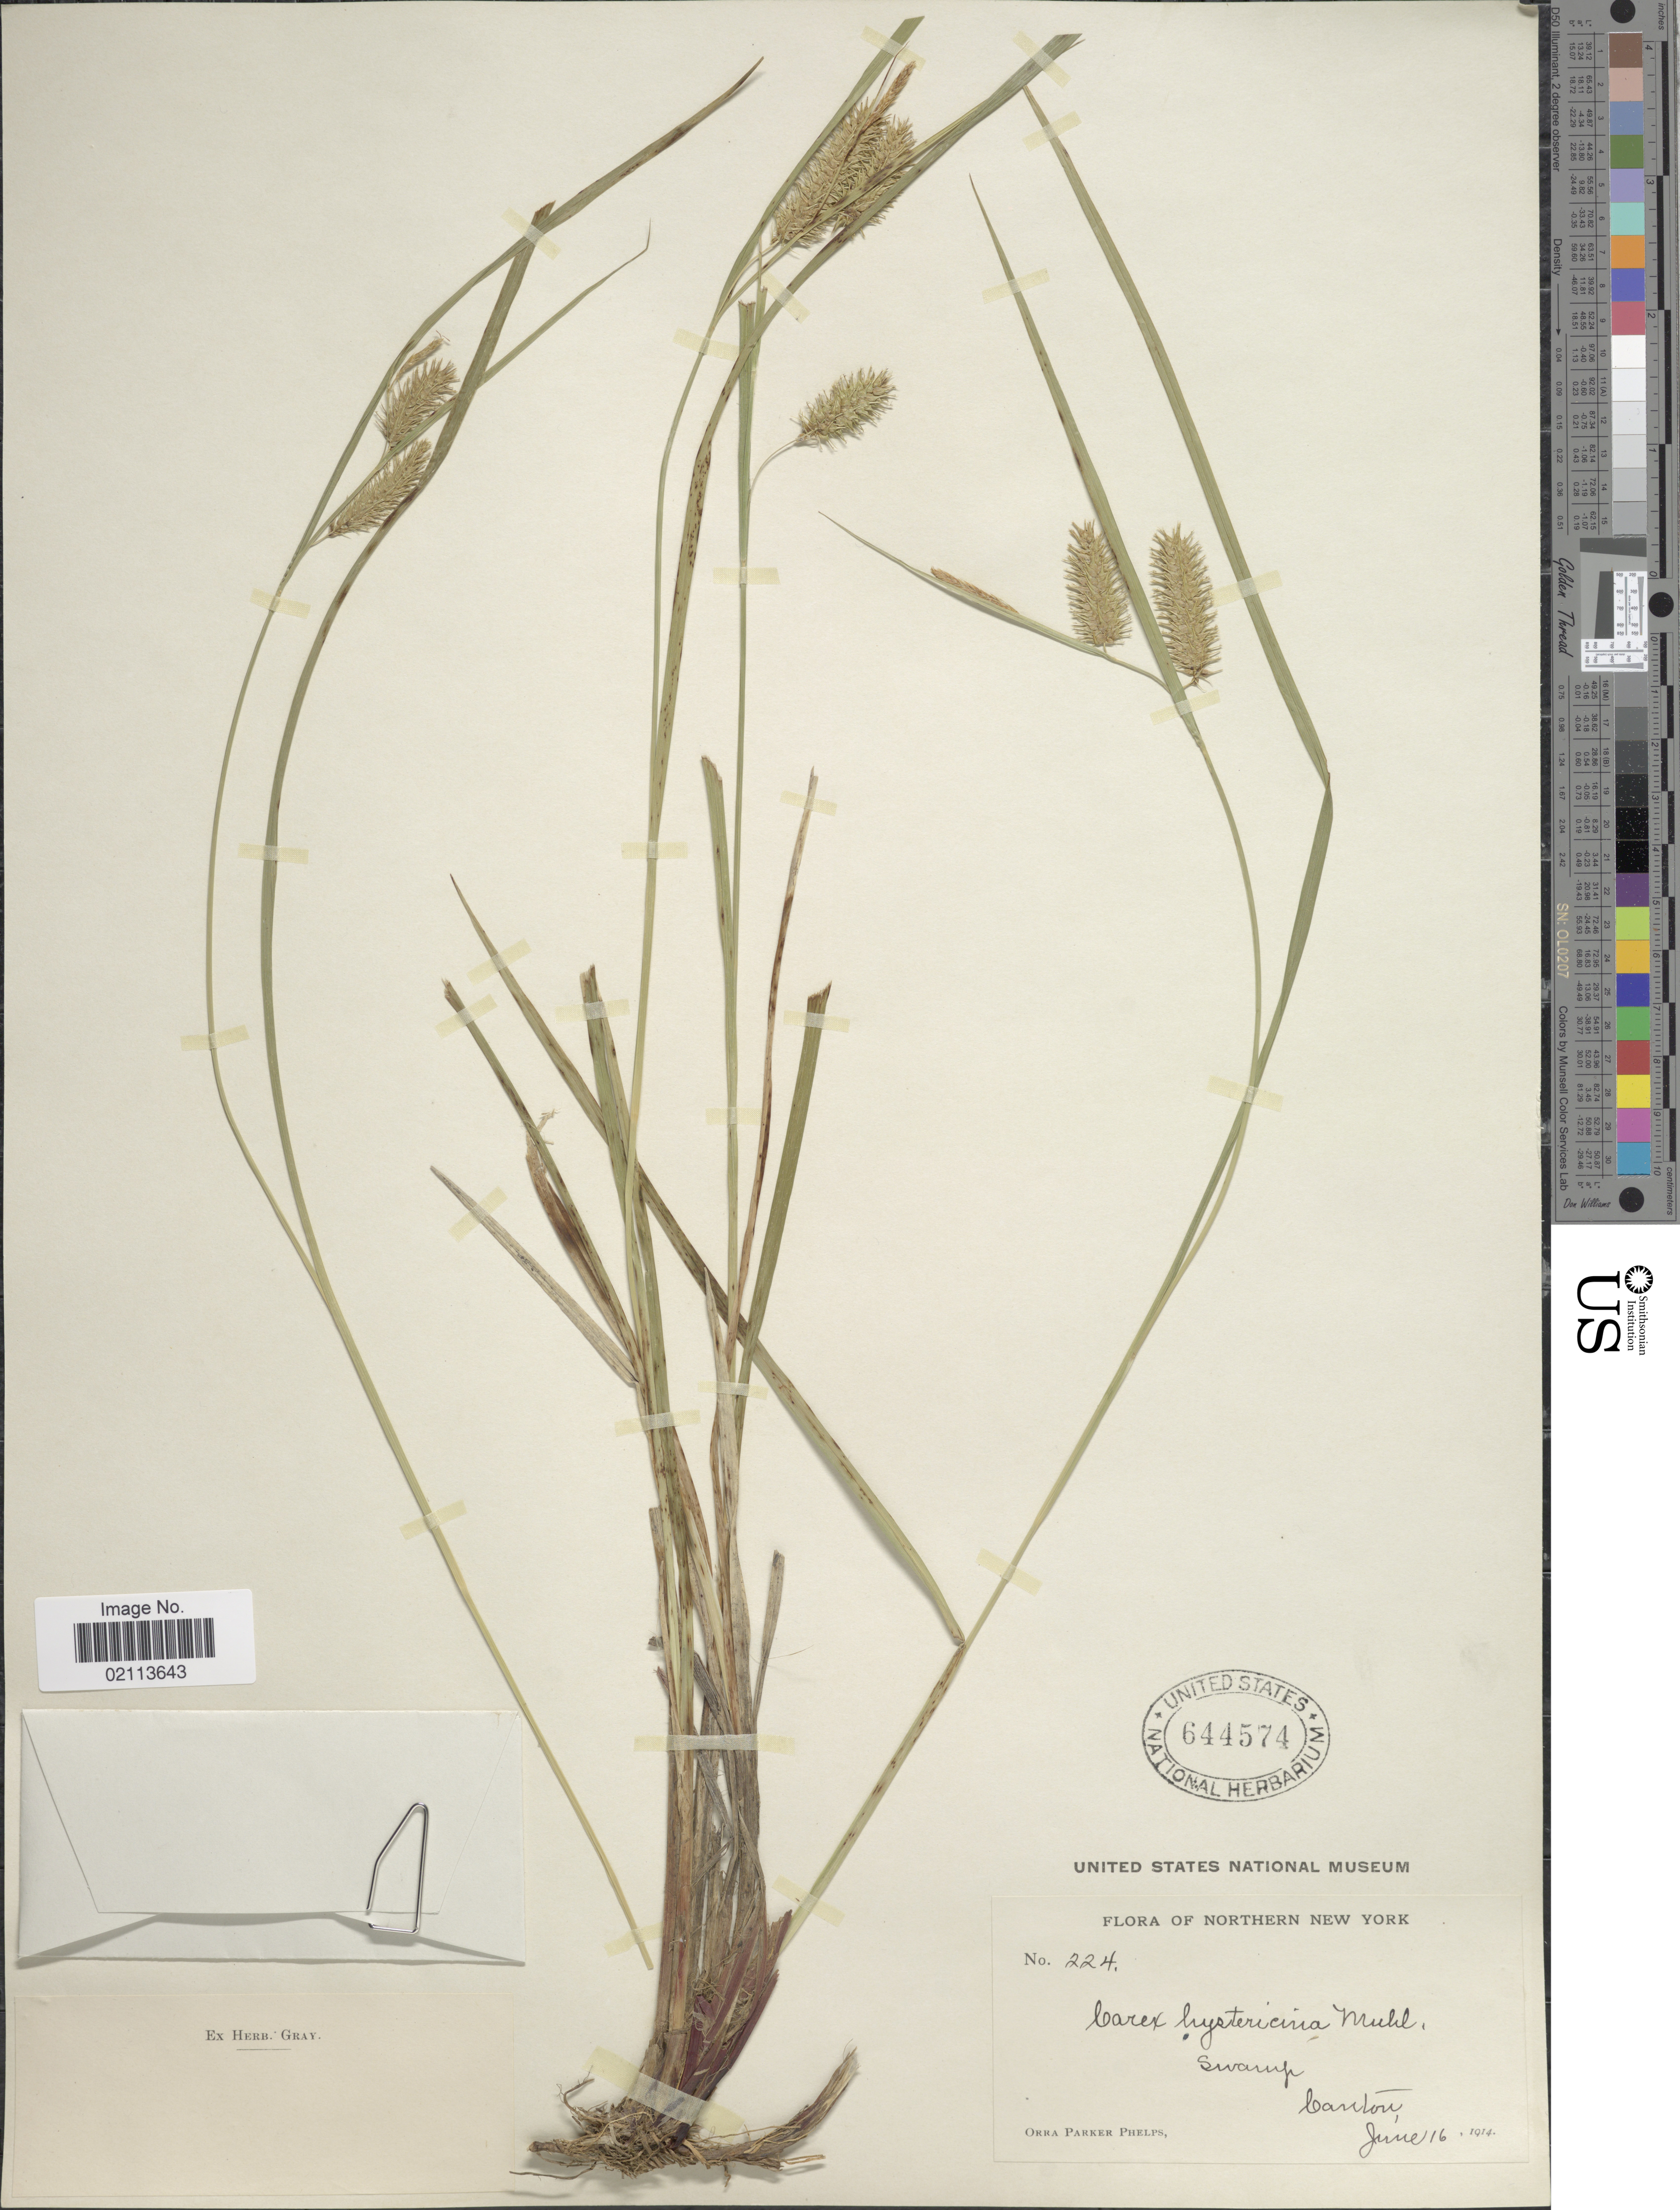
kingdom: Plantae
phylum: Tracheophyta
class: Liliopsida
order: Poales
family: Cyperaceae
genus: Carex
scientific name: Carex hystericina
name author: Muhl. ex Willd.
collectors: O. P. Phelps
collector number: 224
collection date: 1914-06-16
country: United States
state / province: New York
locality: Northern New York, swamp, Canton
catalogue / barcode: US 644574